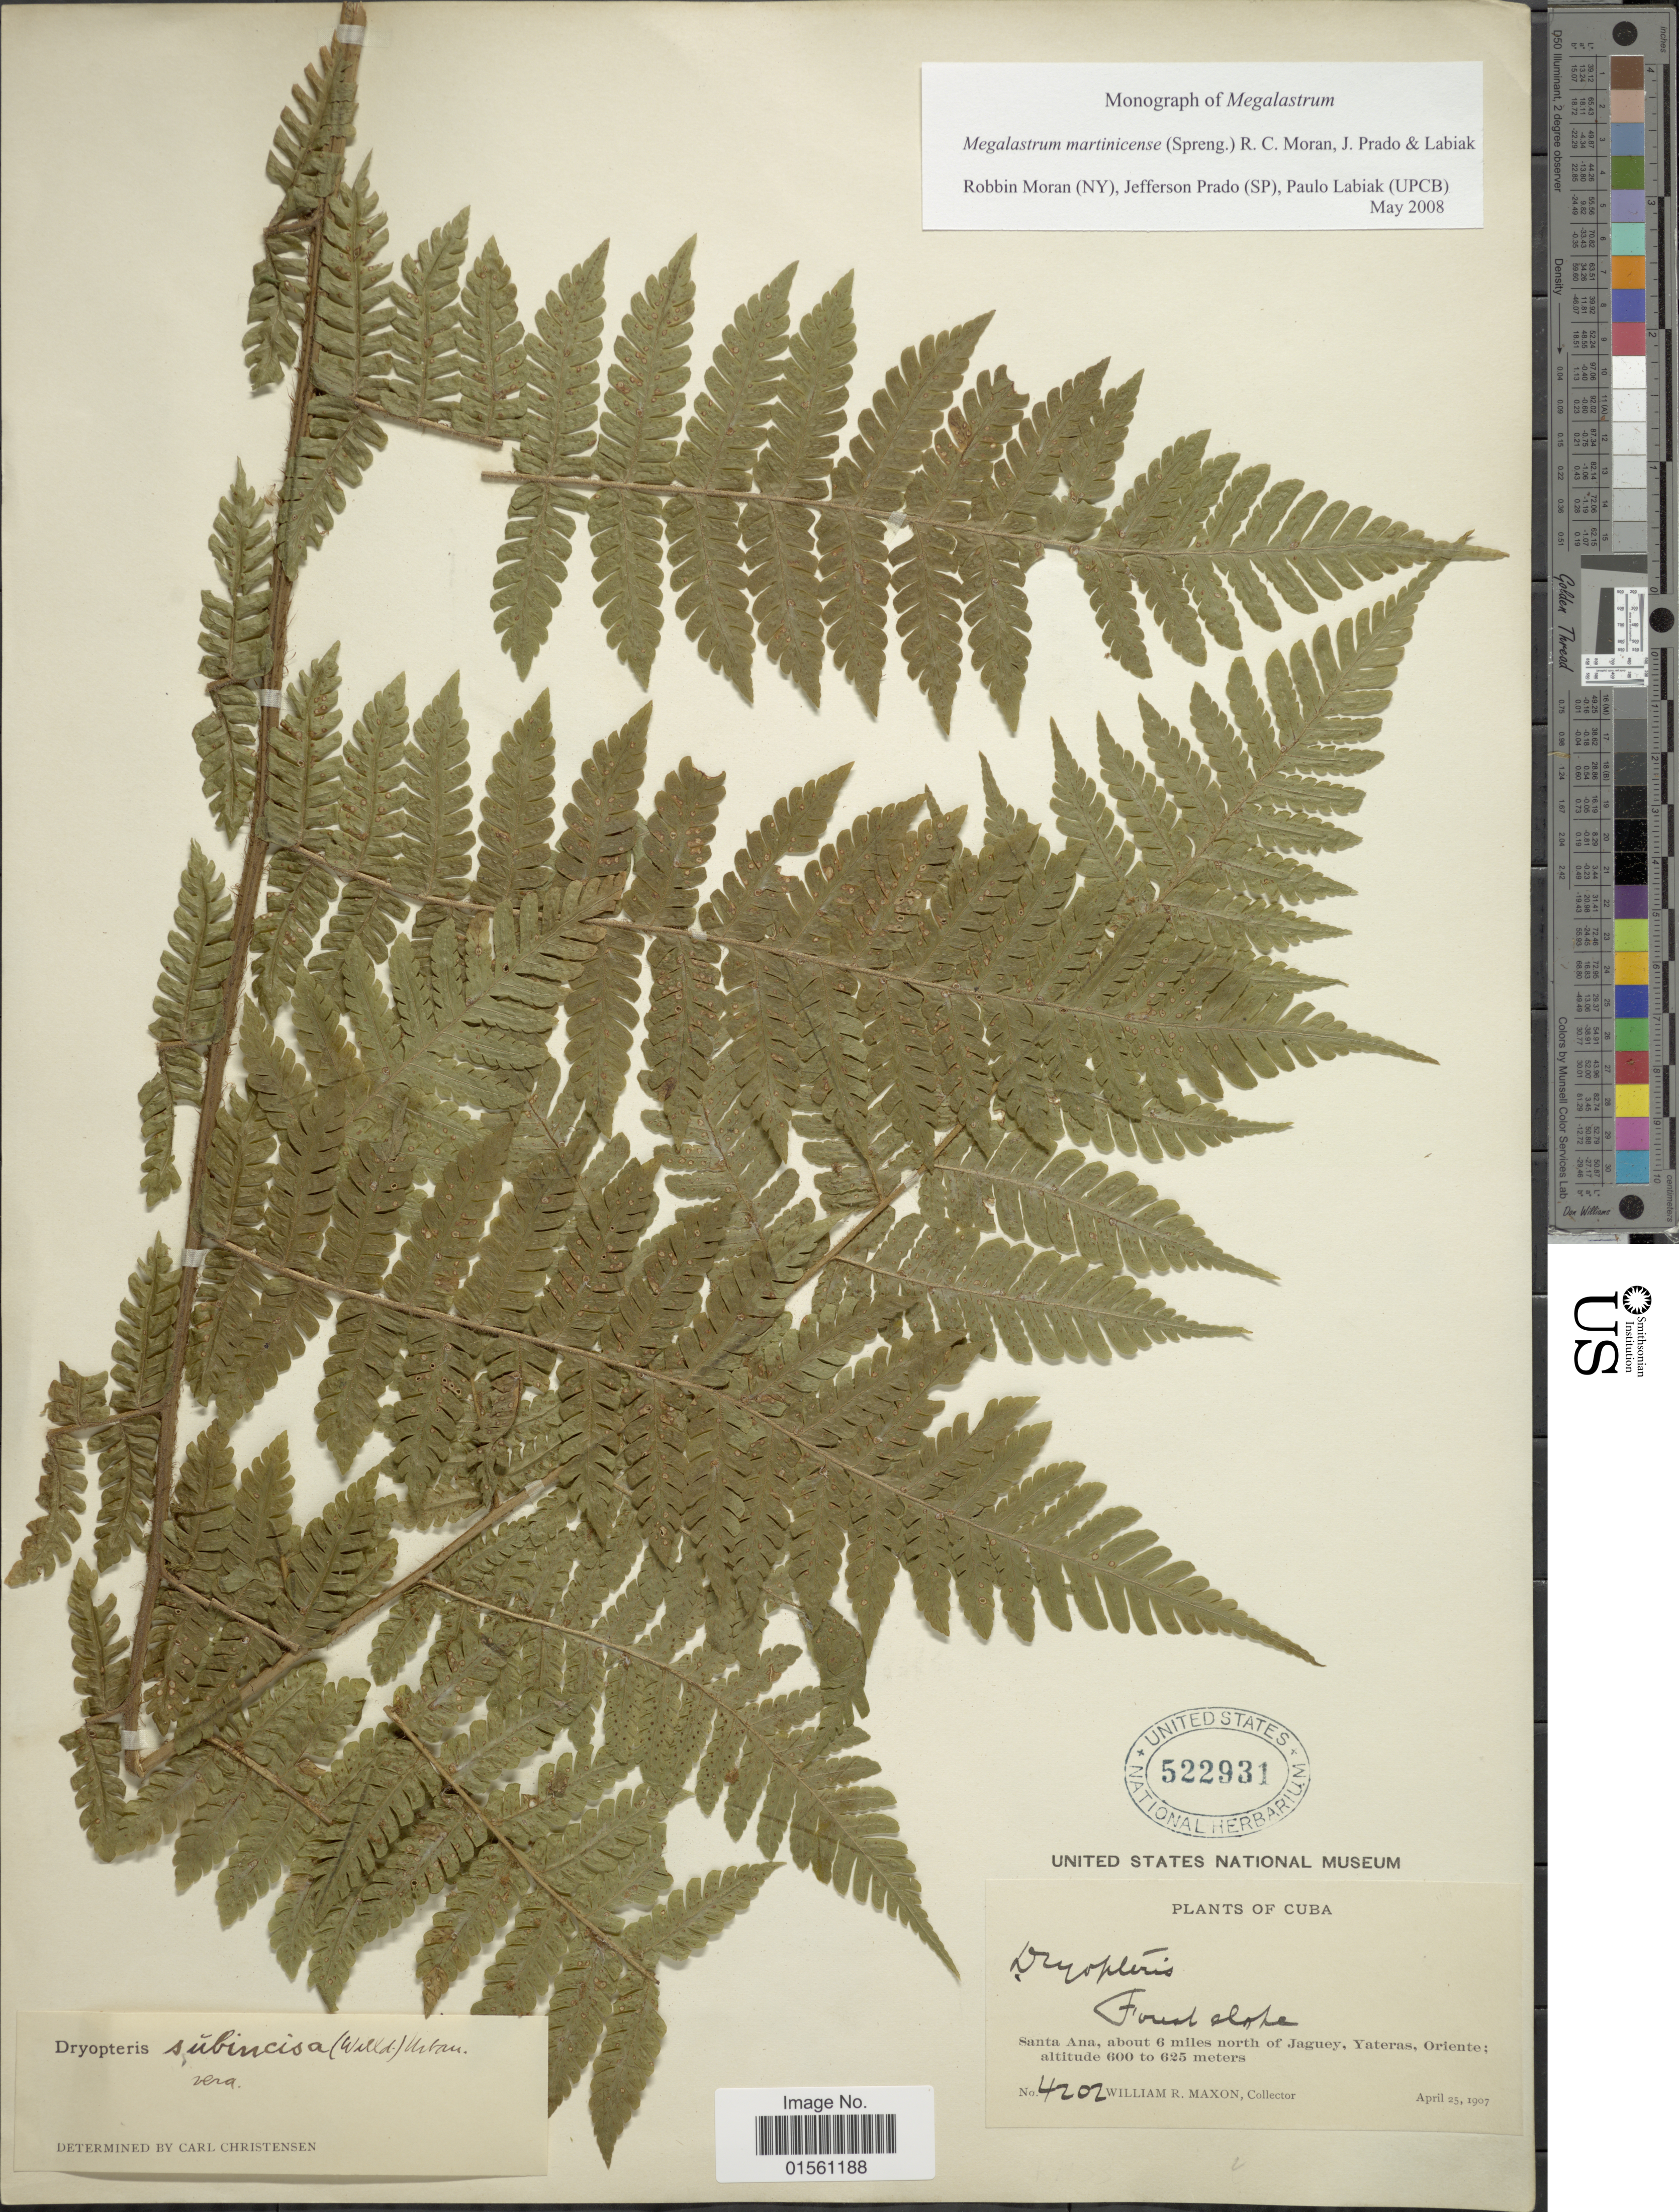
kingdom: Plantae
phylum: Tracheophyta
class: Polypodiopsida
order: Polypodiales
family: Dryopteridaceae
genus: Megalastrum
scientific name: Megalastrum martinicense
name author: (Spreng.) R.C. Moran et al.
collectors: W. R. Maxon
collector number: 4202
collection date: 1907-04-25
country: Cuba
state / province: Oriente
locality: Santa Ana, about 6 miles north of Jaguey, Yateras, Oriente.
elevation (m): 600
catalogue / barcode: US 522931